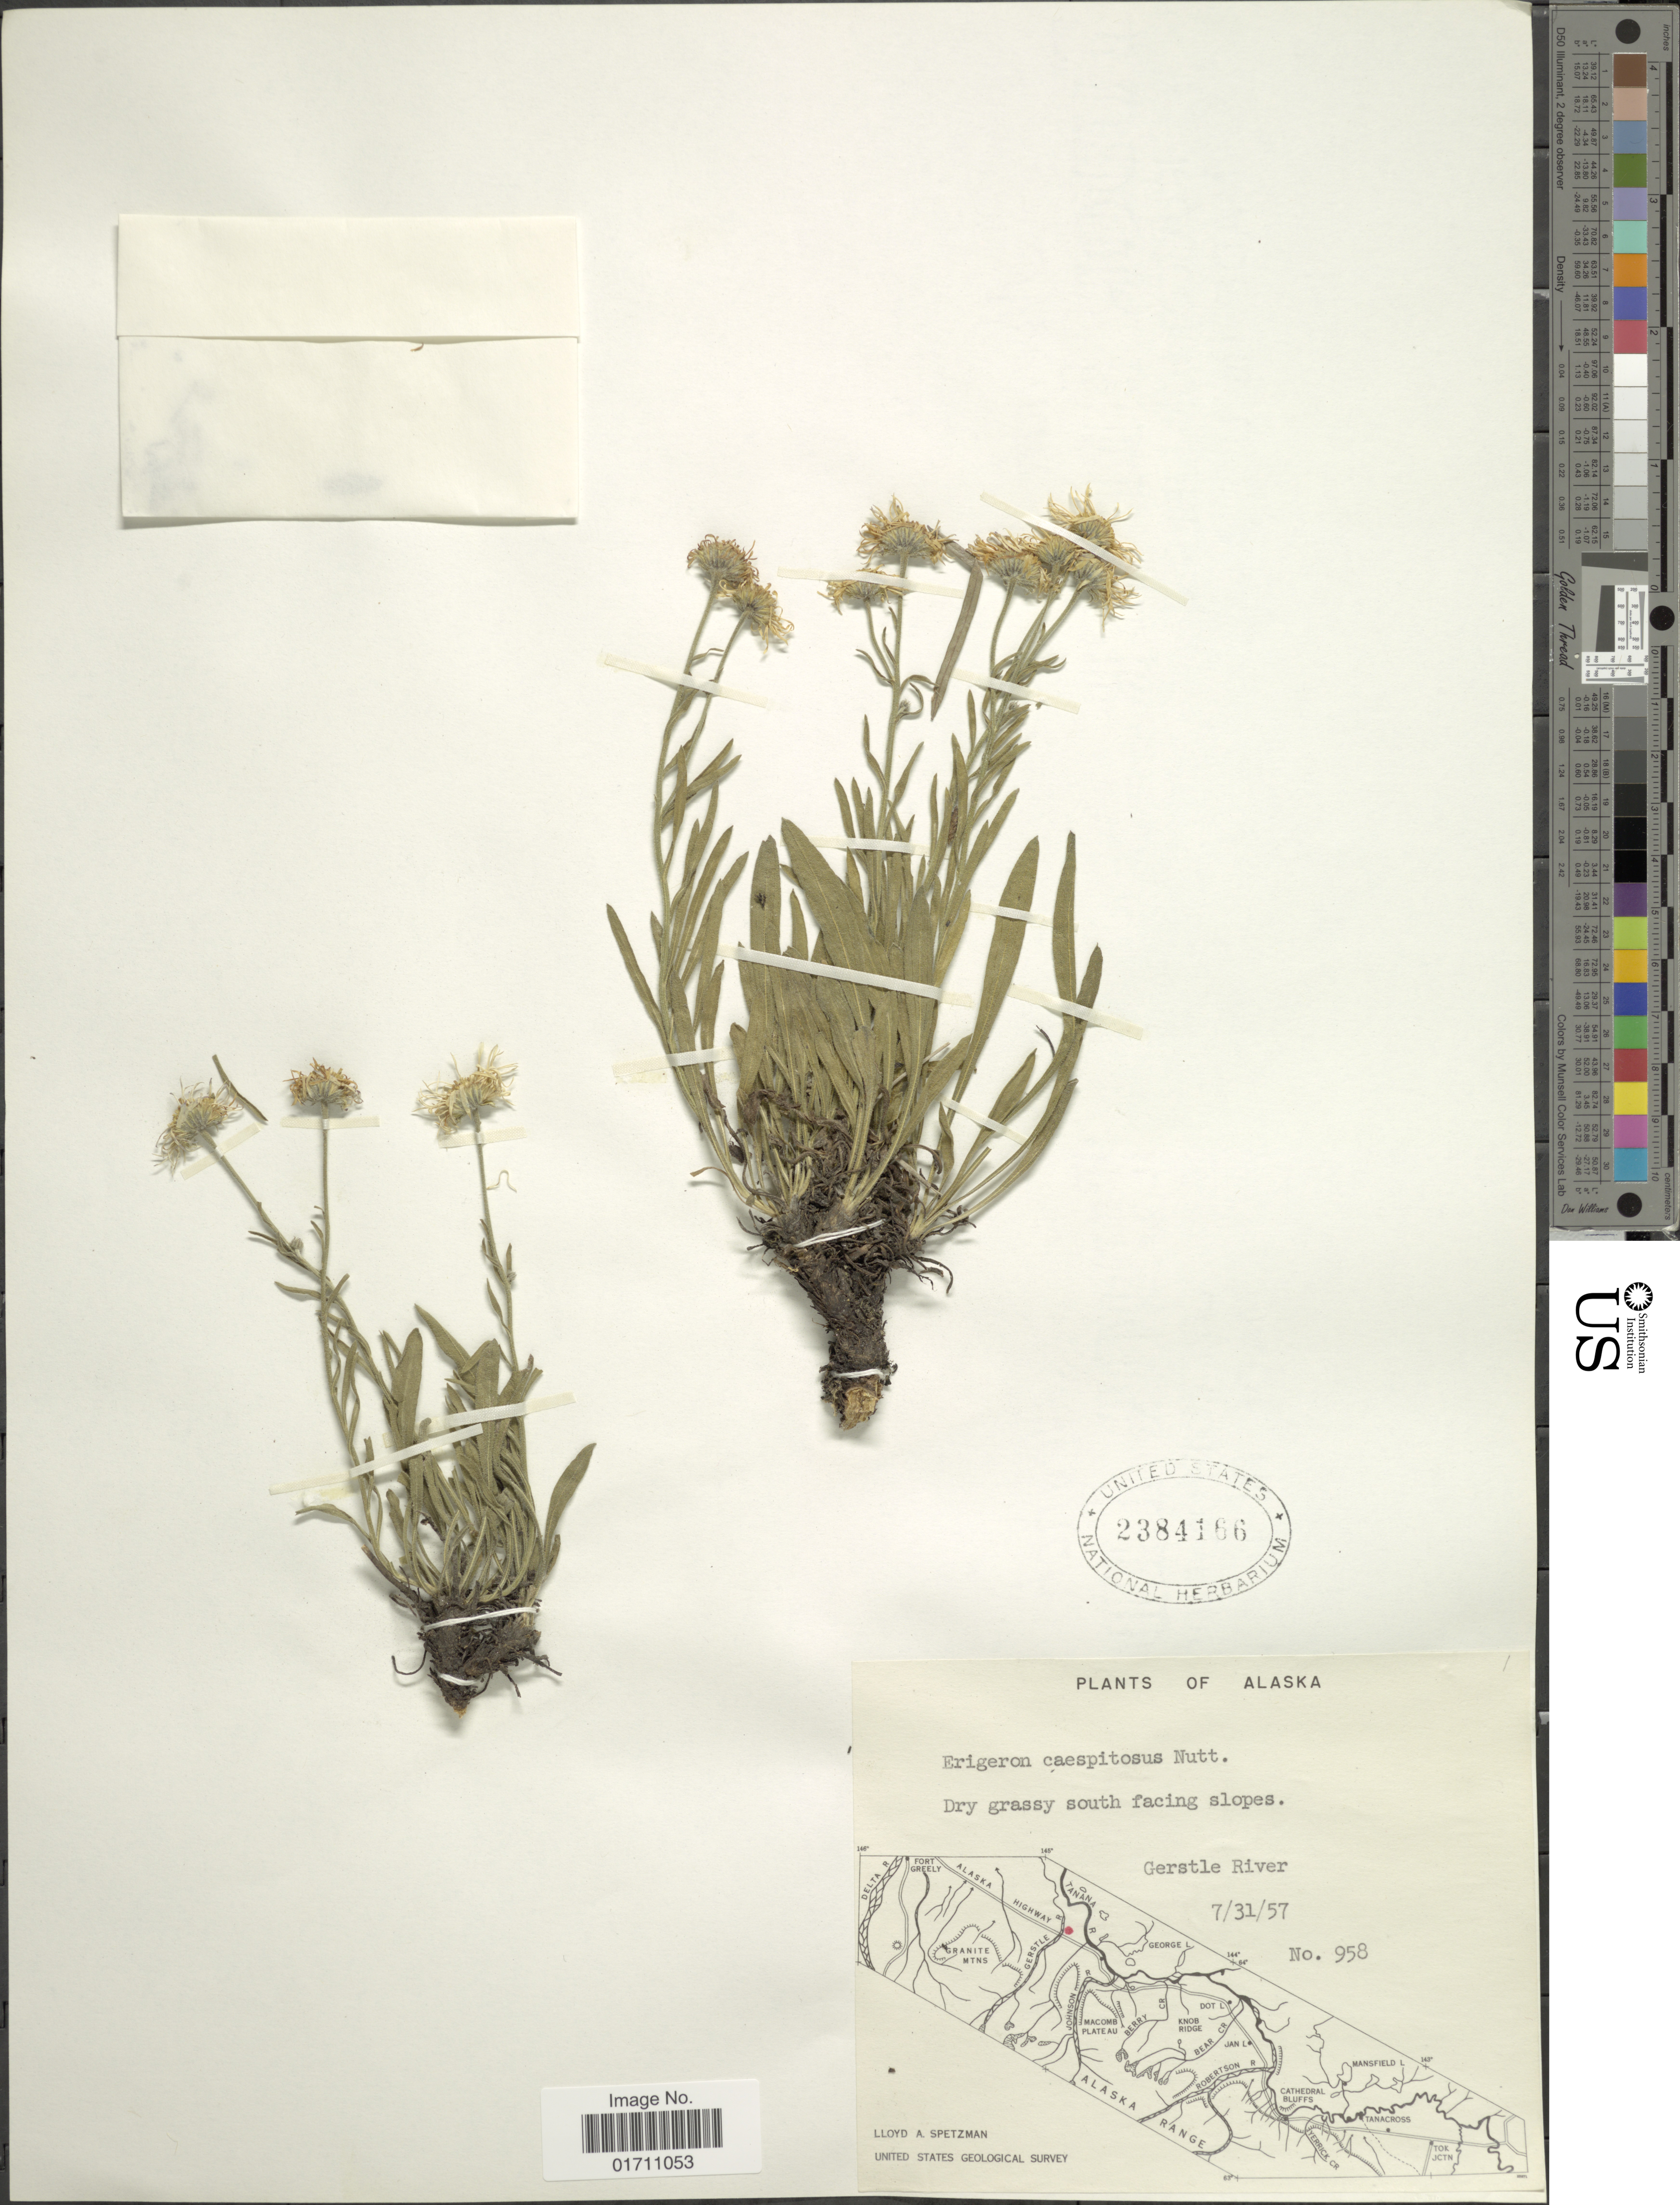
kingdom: Plantae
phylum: Tracheophyta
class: Magnoliopsida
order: Asterales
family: Asteraceae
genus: Erigeron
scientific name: Erigeron caespitosus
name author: Nutt.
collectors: L. Spetzman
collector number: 958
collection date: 1957-07-31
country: United States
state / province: Alaska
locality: Dry grassy south facing slope, Gerstle River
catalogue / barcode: US 2384166